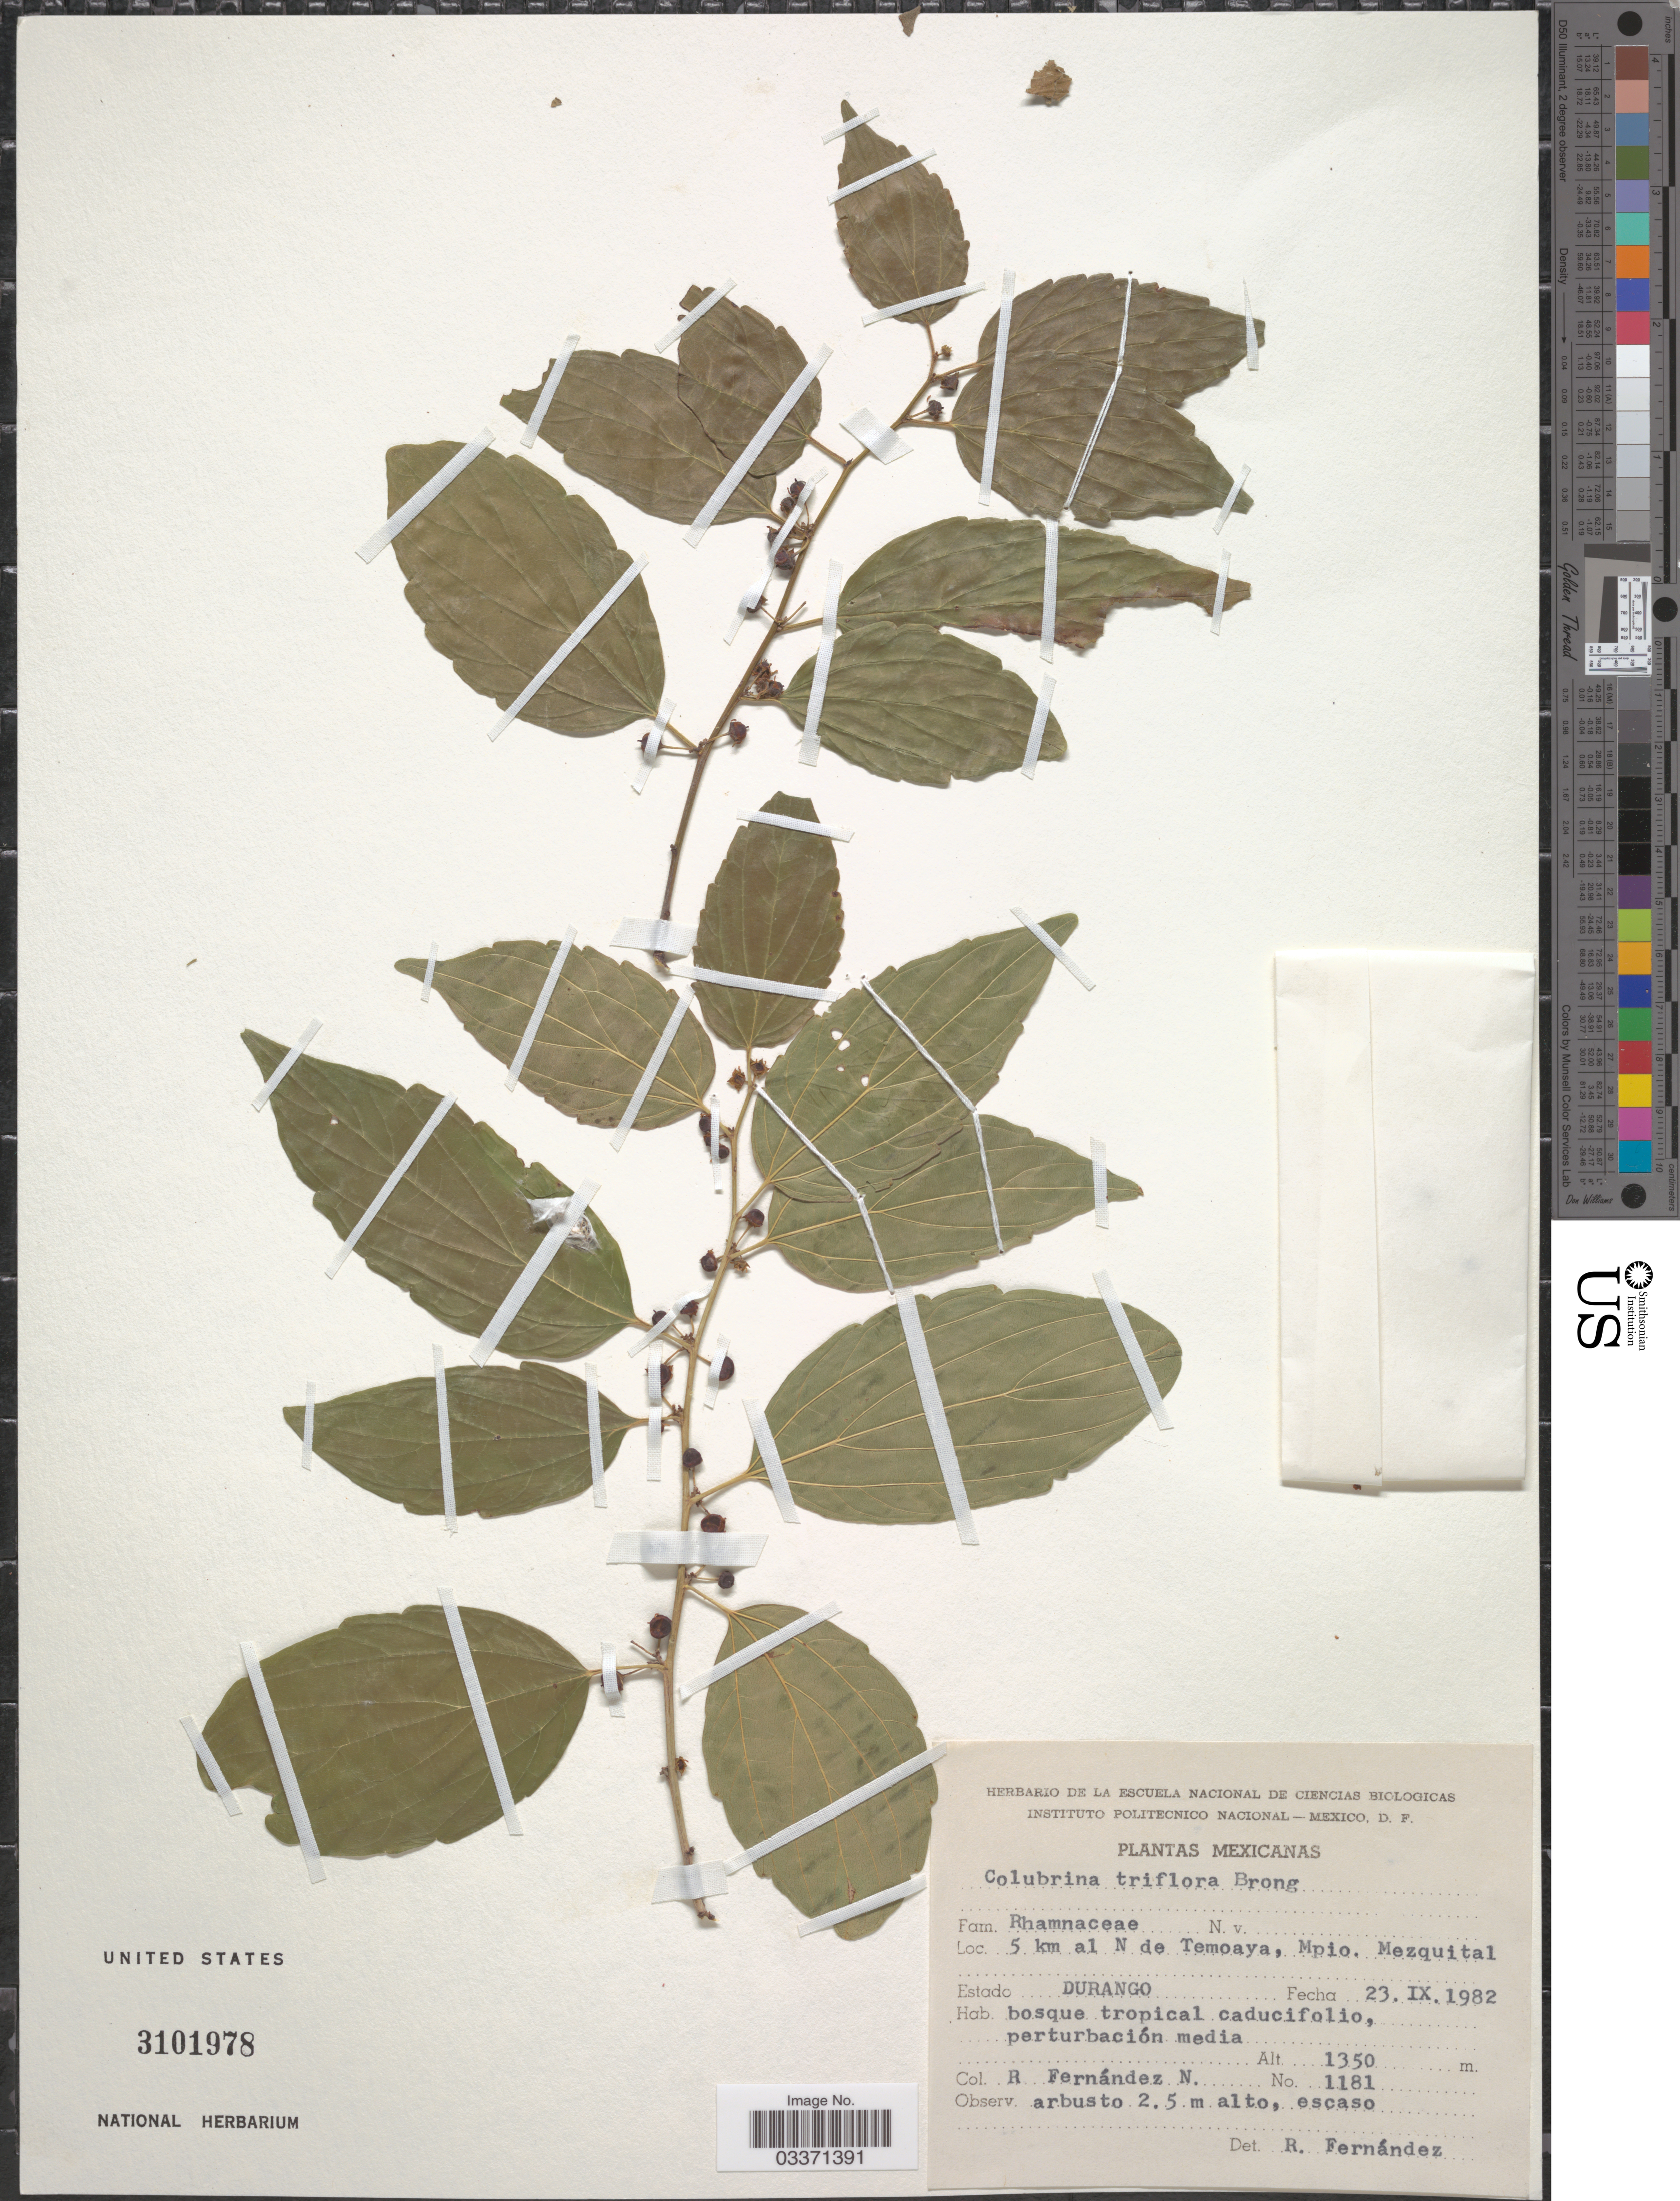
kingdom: Plantae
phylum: Tracheophyta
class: Magnoliopsida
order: Rosales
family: Rhamnaceae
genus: Colubrina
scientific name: Colubrina triflora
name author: Brongn. ex Sweet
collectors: R. Fernández Nava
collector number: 1181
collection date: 1982-09-23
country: Mexico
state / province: Durango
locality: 5 km al N de Temoaya, Mpio. Mezquital.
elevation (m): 1350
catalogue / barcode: US 3101978